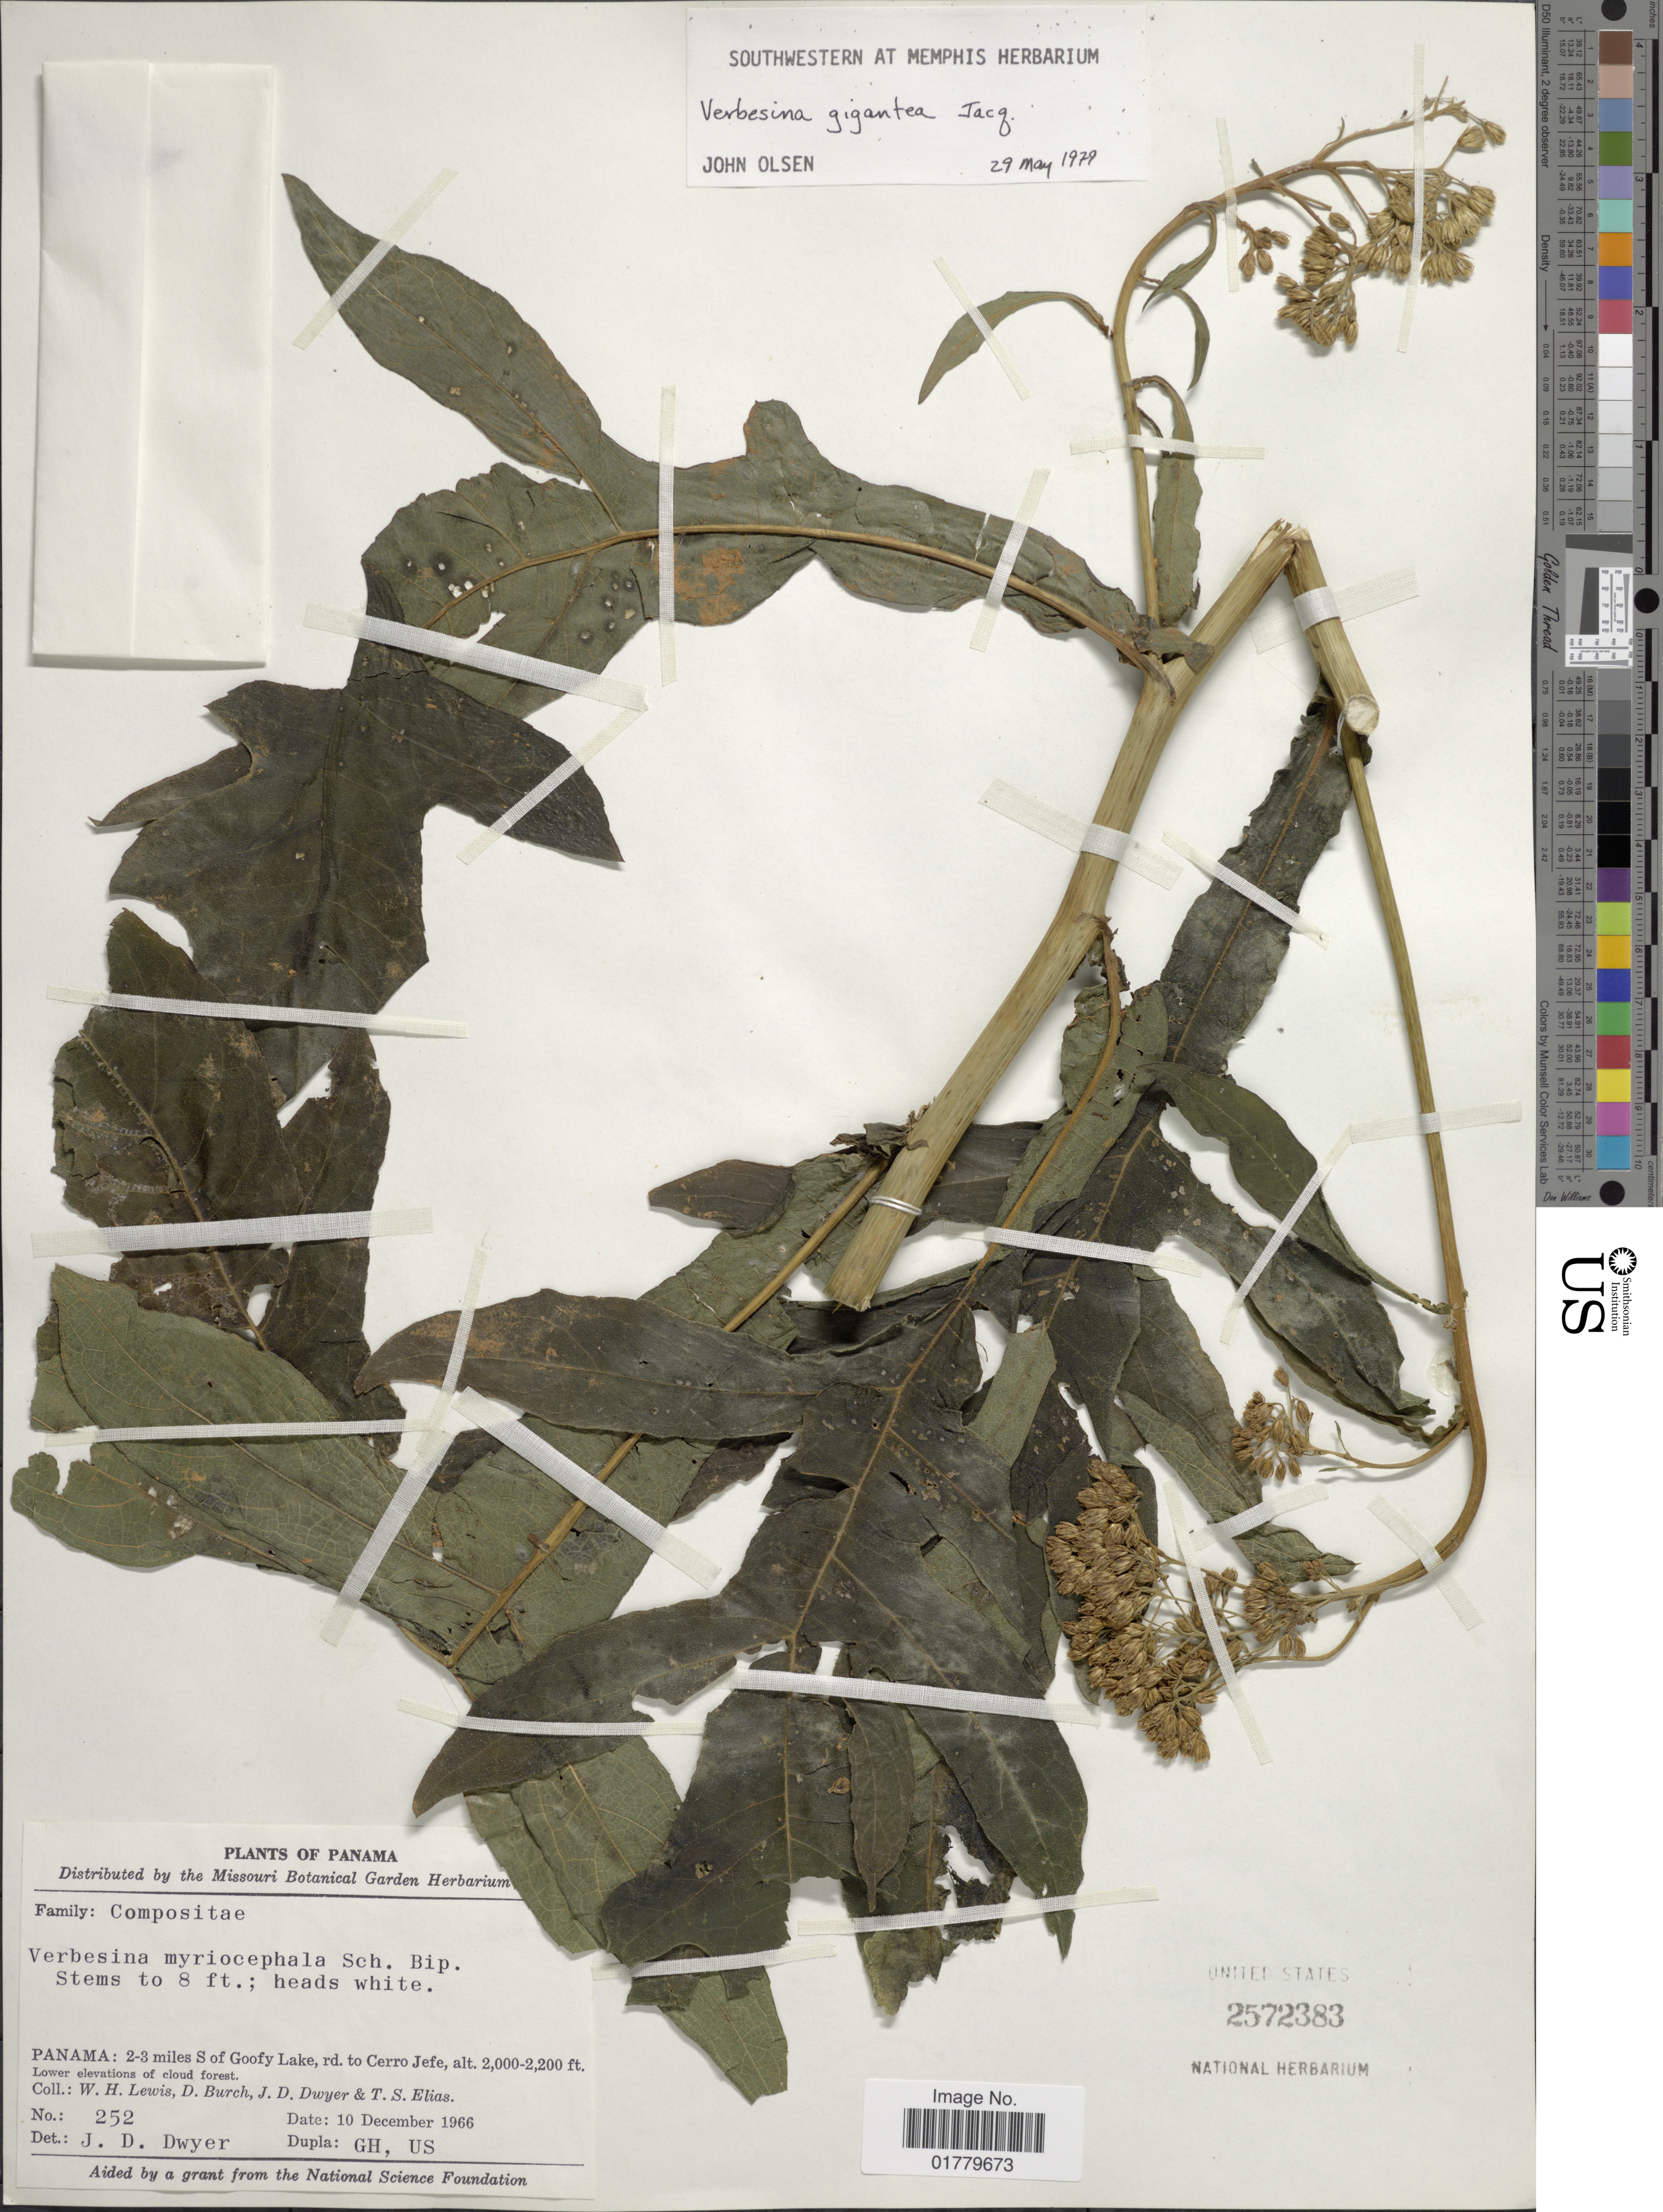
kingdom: Plantae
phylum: Tracheophyta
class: Magnoliopsida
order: Asterales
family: Asteraceae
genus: Verbesina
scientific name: Verbesina gigantea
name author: Jacq.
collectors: W. H. Lewis, D. Burch, J. D. Dwyer & T. S. Elias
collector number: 252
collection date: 1966-12-10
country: Panama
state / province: Panamá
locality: Panama: 2-3 miles S of Goofy Lake, rd. to Cerro Jefe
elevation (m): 610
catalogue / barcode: US 2572383